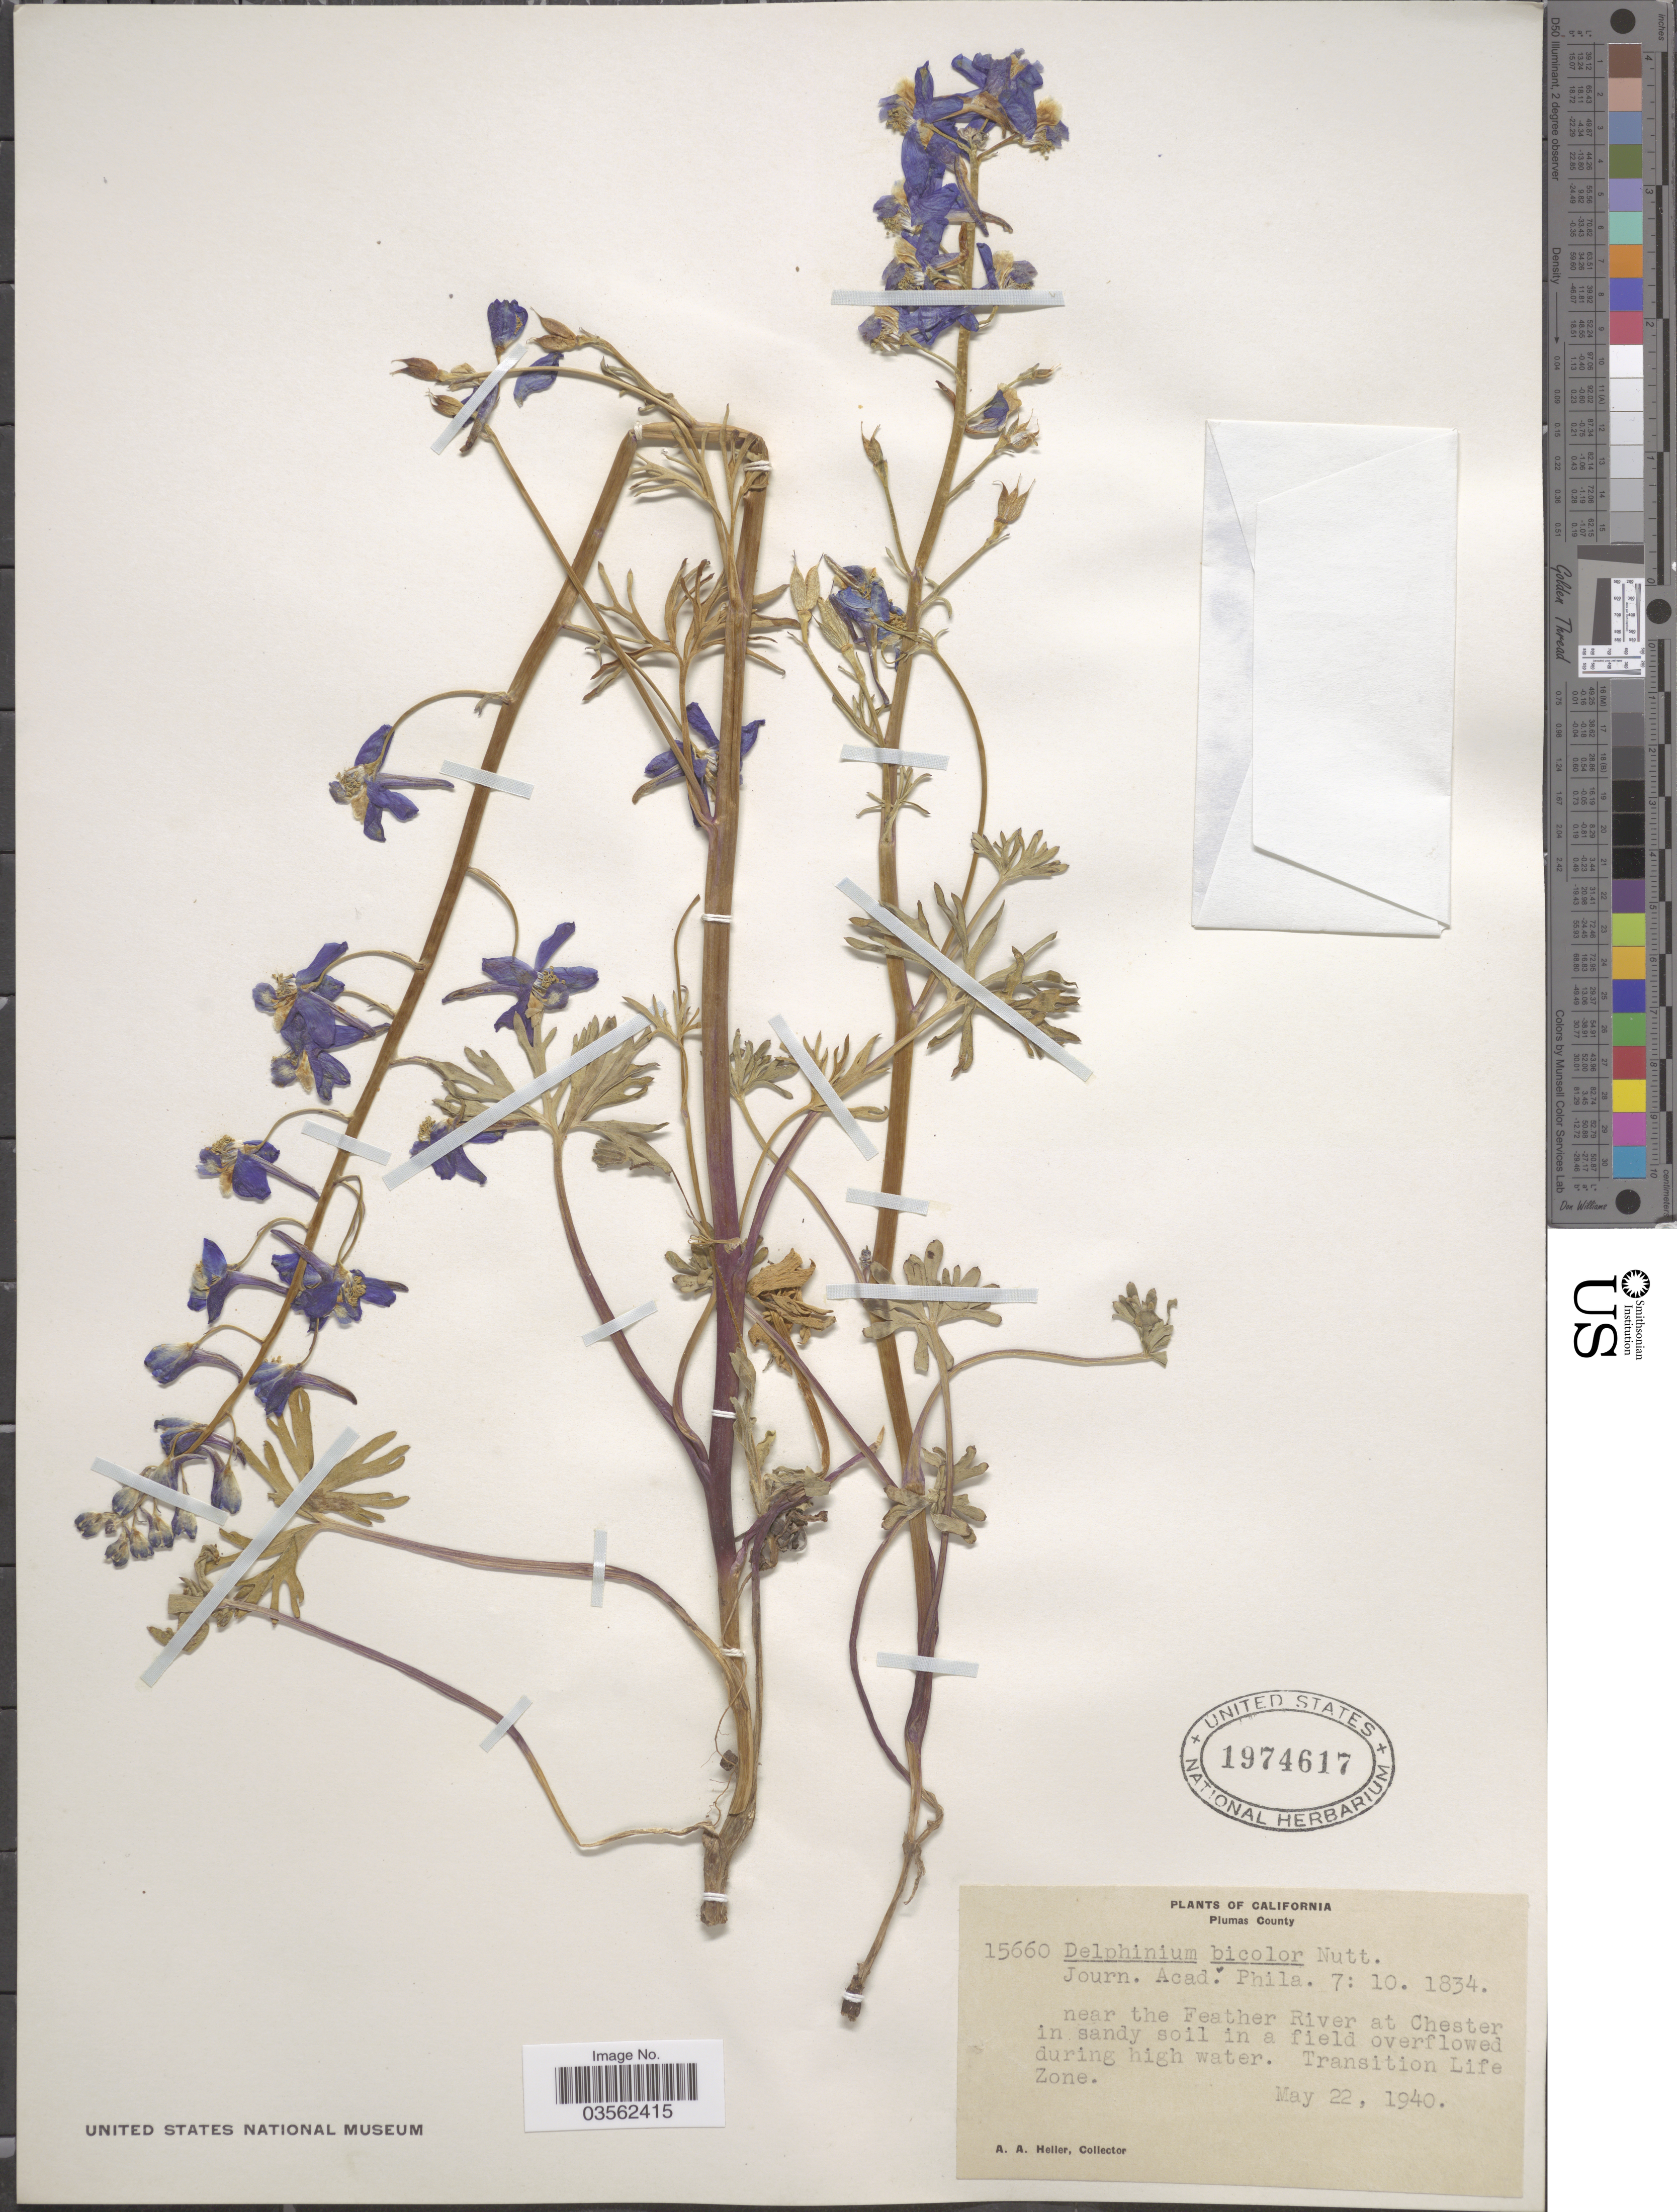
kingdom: Plantae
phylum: Tracheophyta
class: Magnoliopsida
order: Ranunculales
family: Ranunculaceae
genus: Delphinium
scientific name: Delphinium bicolor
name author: Nutt.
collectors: A. A. Heller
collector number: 15660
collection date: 1940-05-22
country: United States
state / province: California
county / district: Plumas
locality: Plumas County. Near the Feather River at Chester. Transition Life Zone.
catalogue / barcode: US 1974617